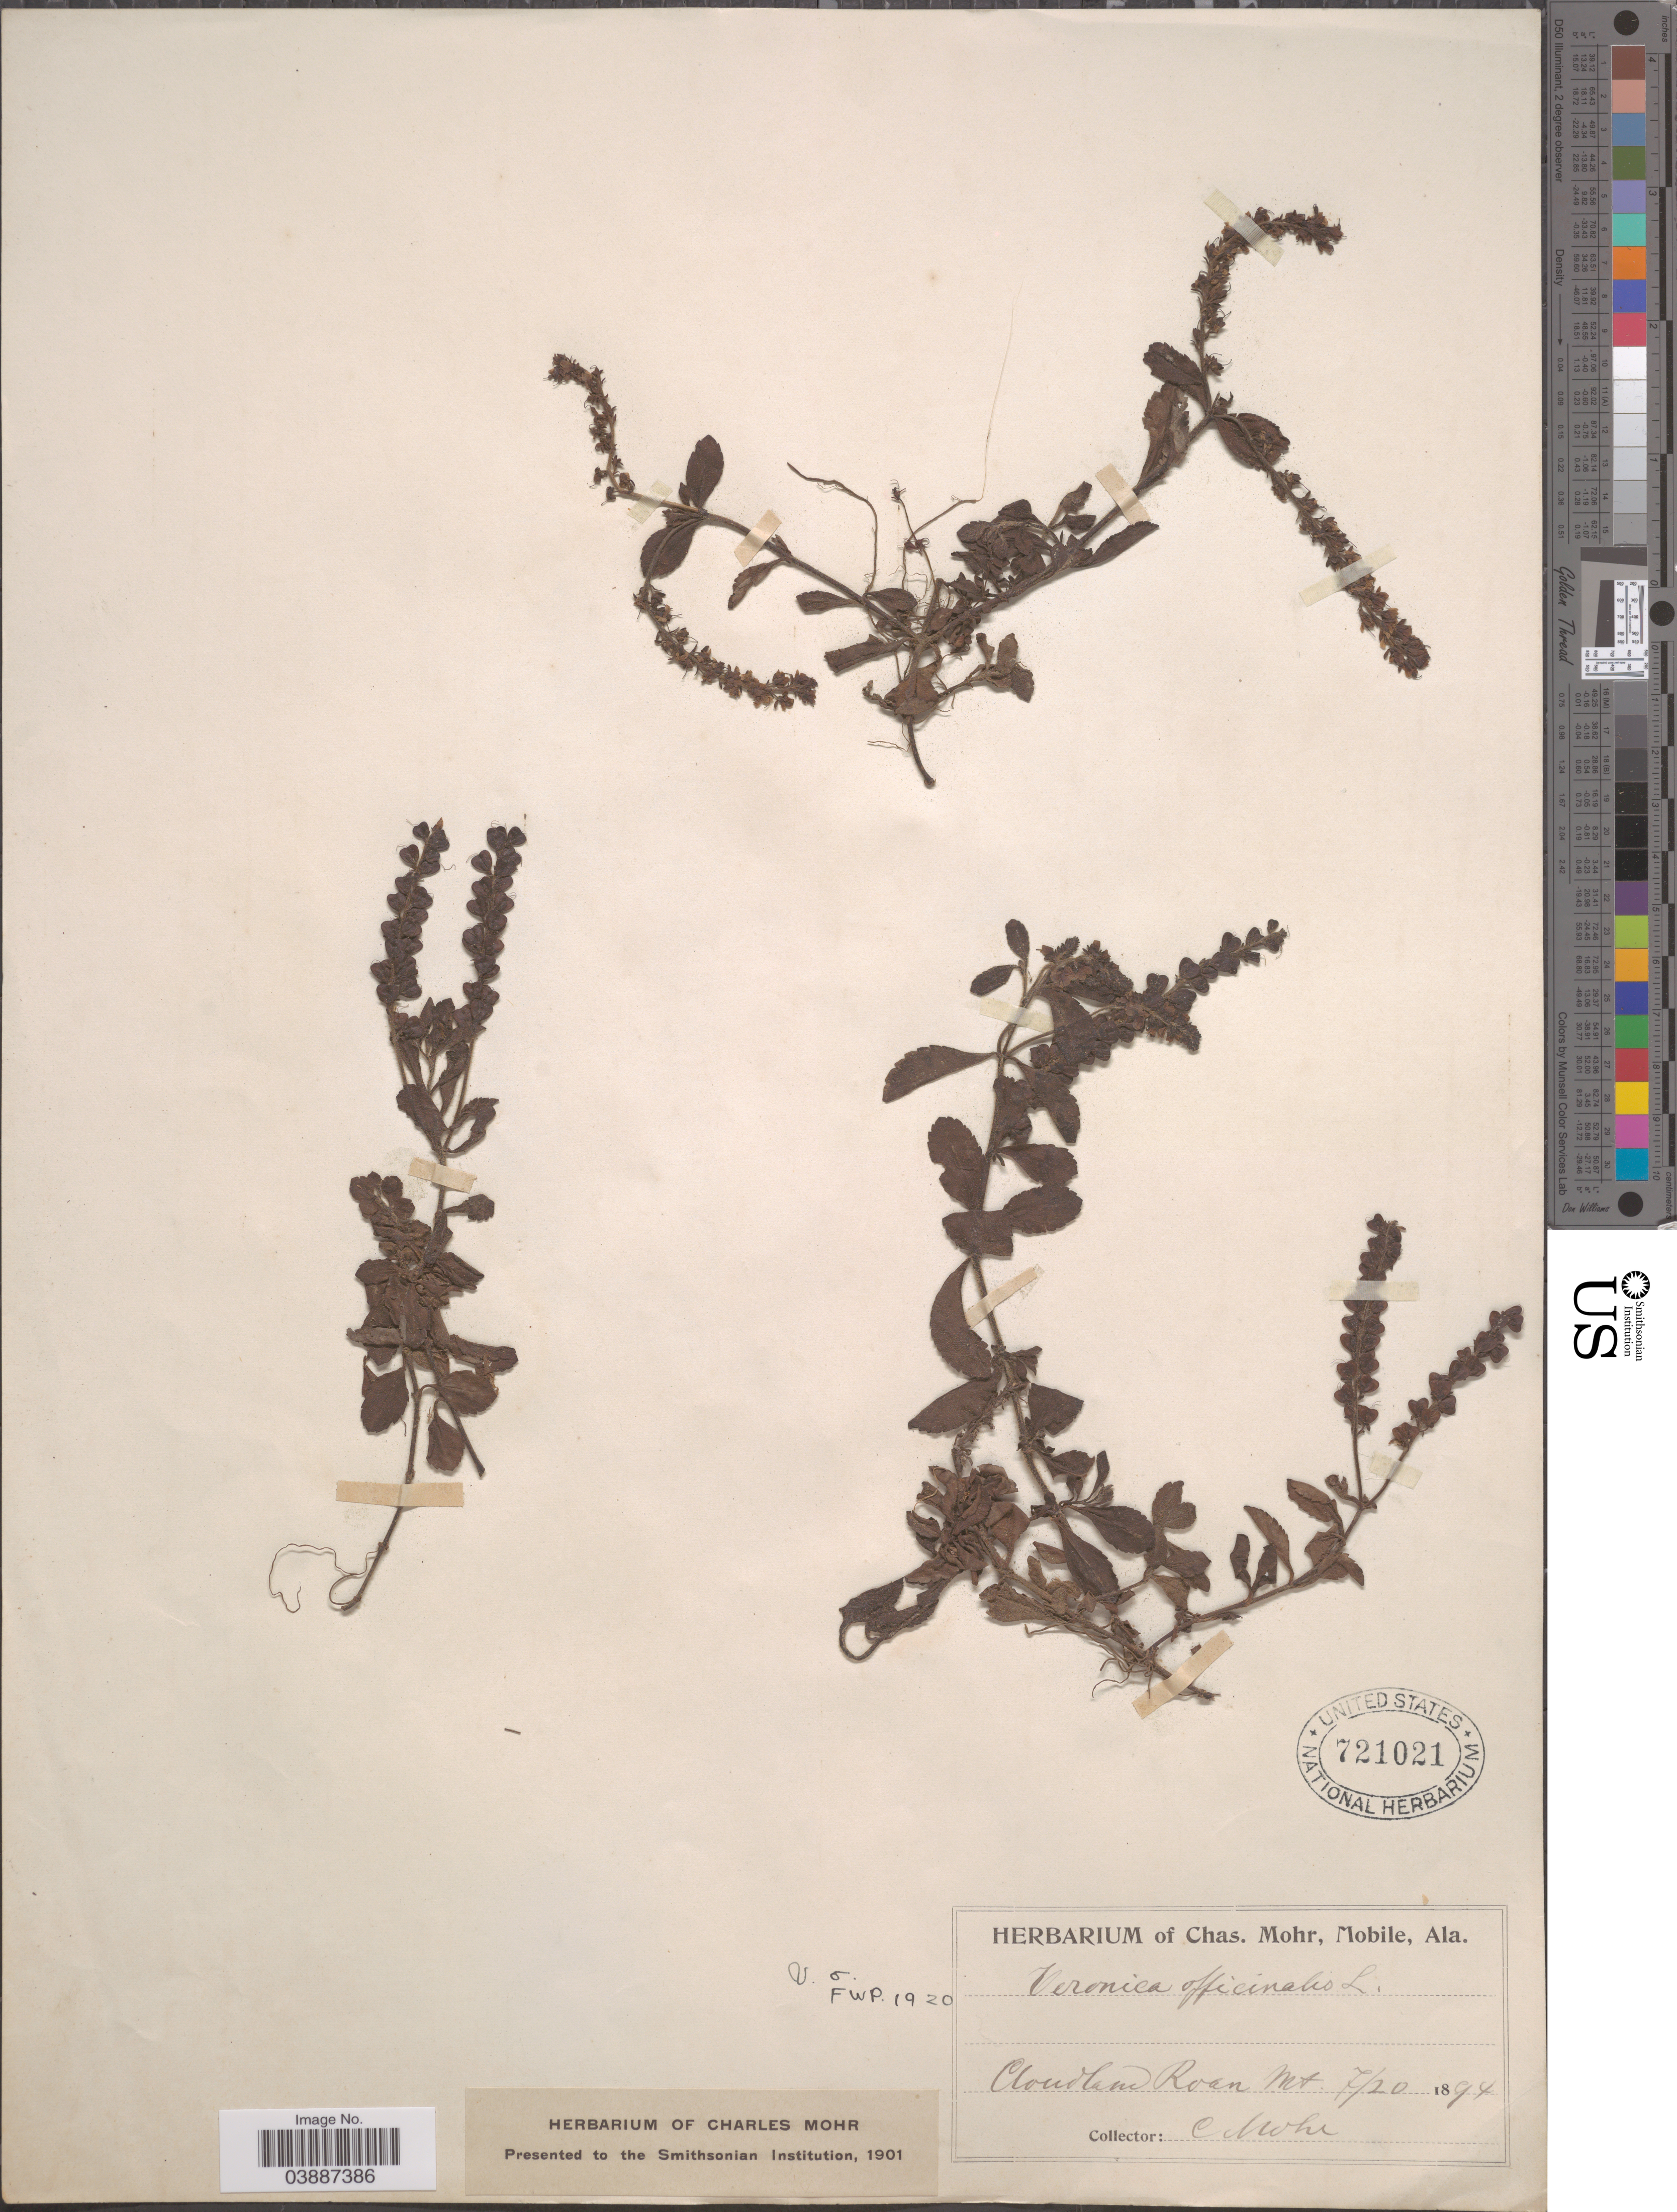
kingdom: Plantae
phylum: Tracheophyta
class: Magnoliopsida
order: Lamiales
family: Plantaginaceae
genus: Veronica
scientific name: Veronica officinalis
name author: L.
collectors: Mohr, C. T. (herbarium)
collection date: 1894-07-20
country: United States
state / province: Alabama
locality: Cloudland Roan Mt.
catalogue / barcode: US 721021